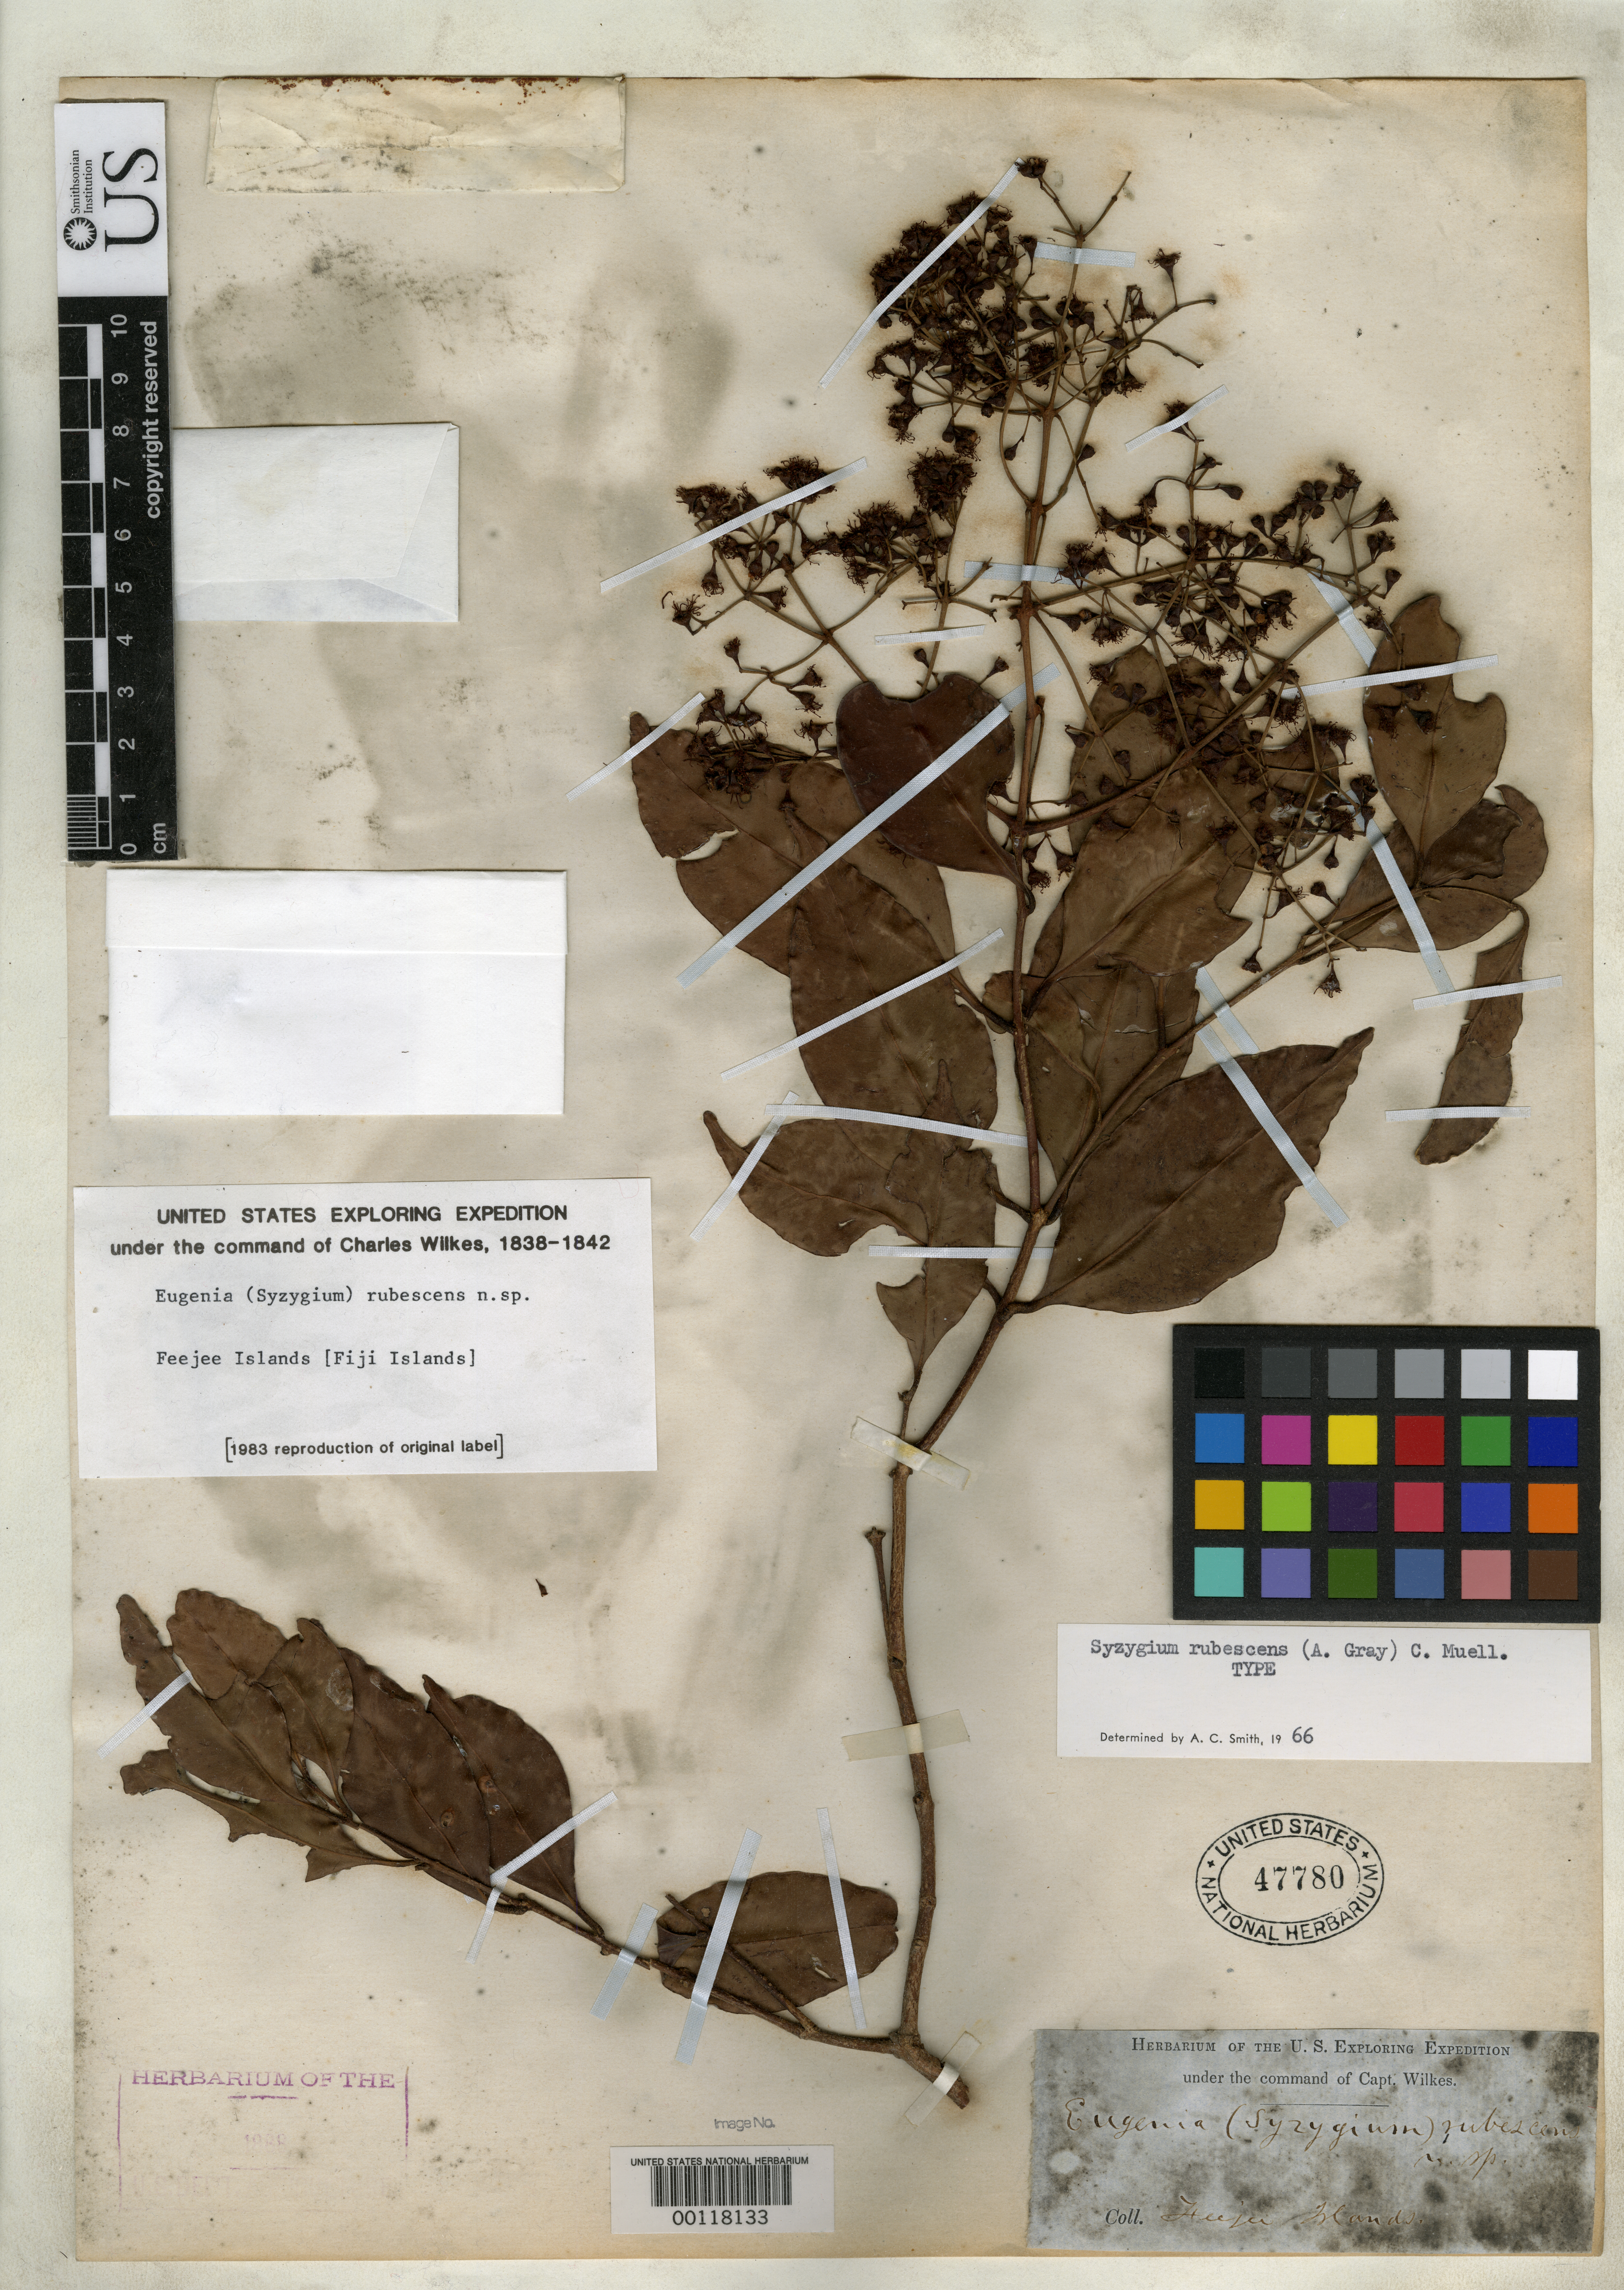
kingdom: Plantae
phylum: Tracheophyta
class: Magnoliopsida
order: Myrtales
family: Myrtaceae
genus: Eugenia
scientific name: Eugenia rubescens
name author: A. Gray in Wilkes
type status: Type Collection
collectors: Wilkes Explor. Exped.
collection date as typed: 1838 to -- --- 1842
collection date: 1838/1842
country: Fiji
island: Ovalau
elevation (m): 457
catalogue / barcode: US 47780